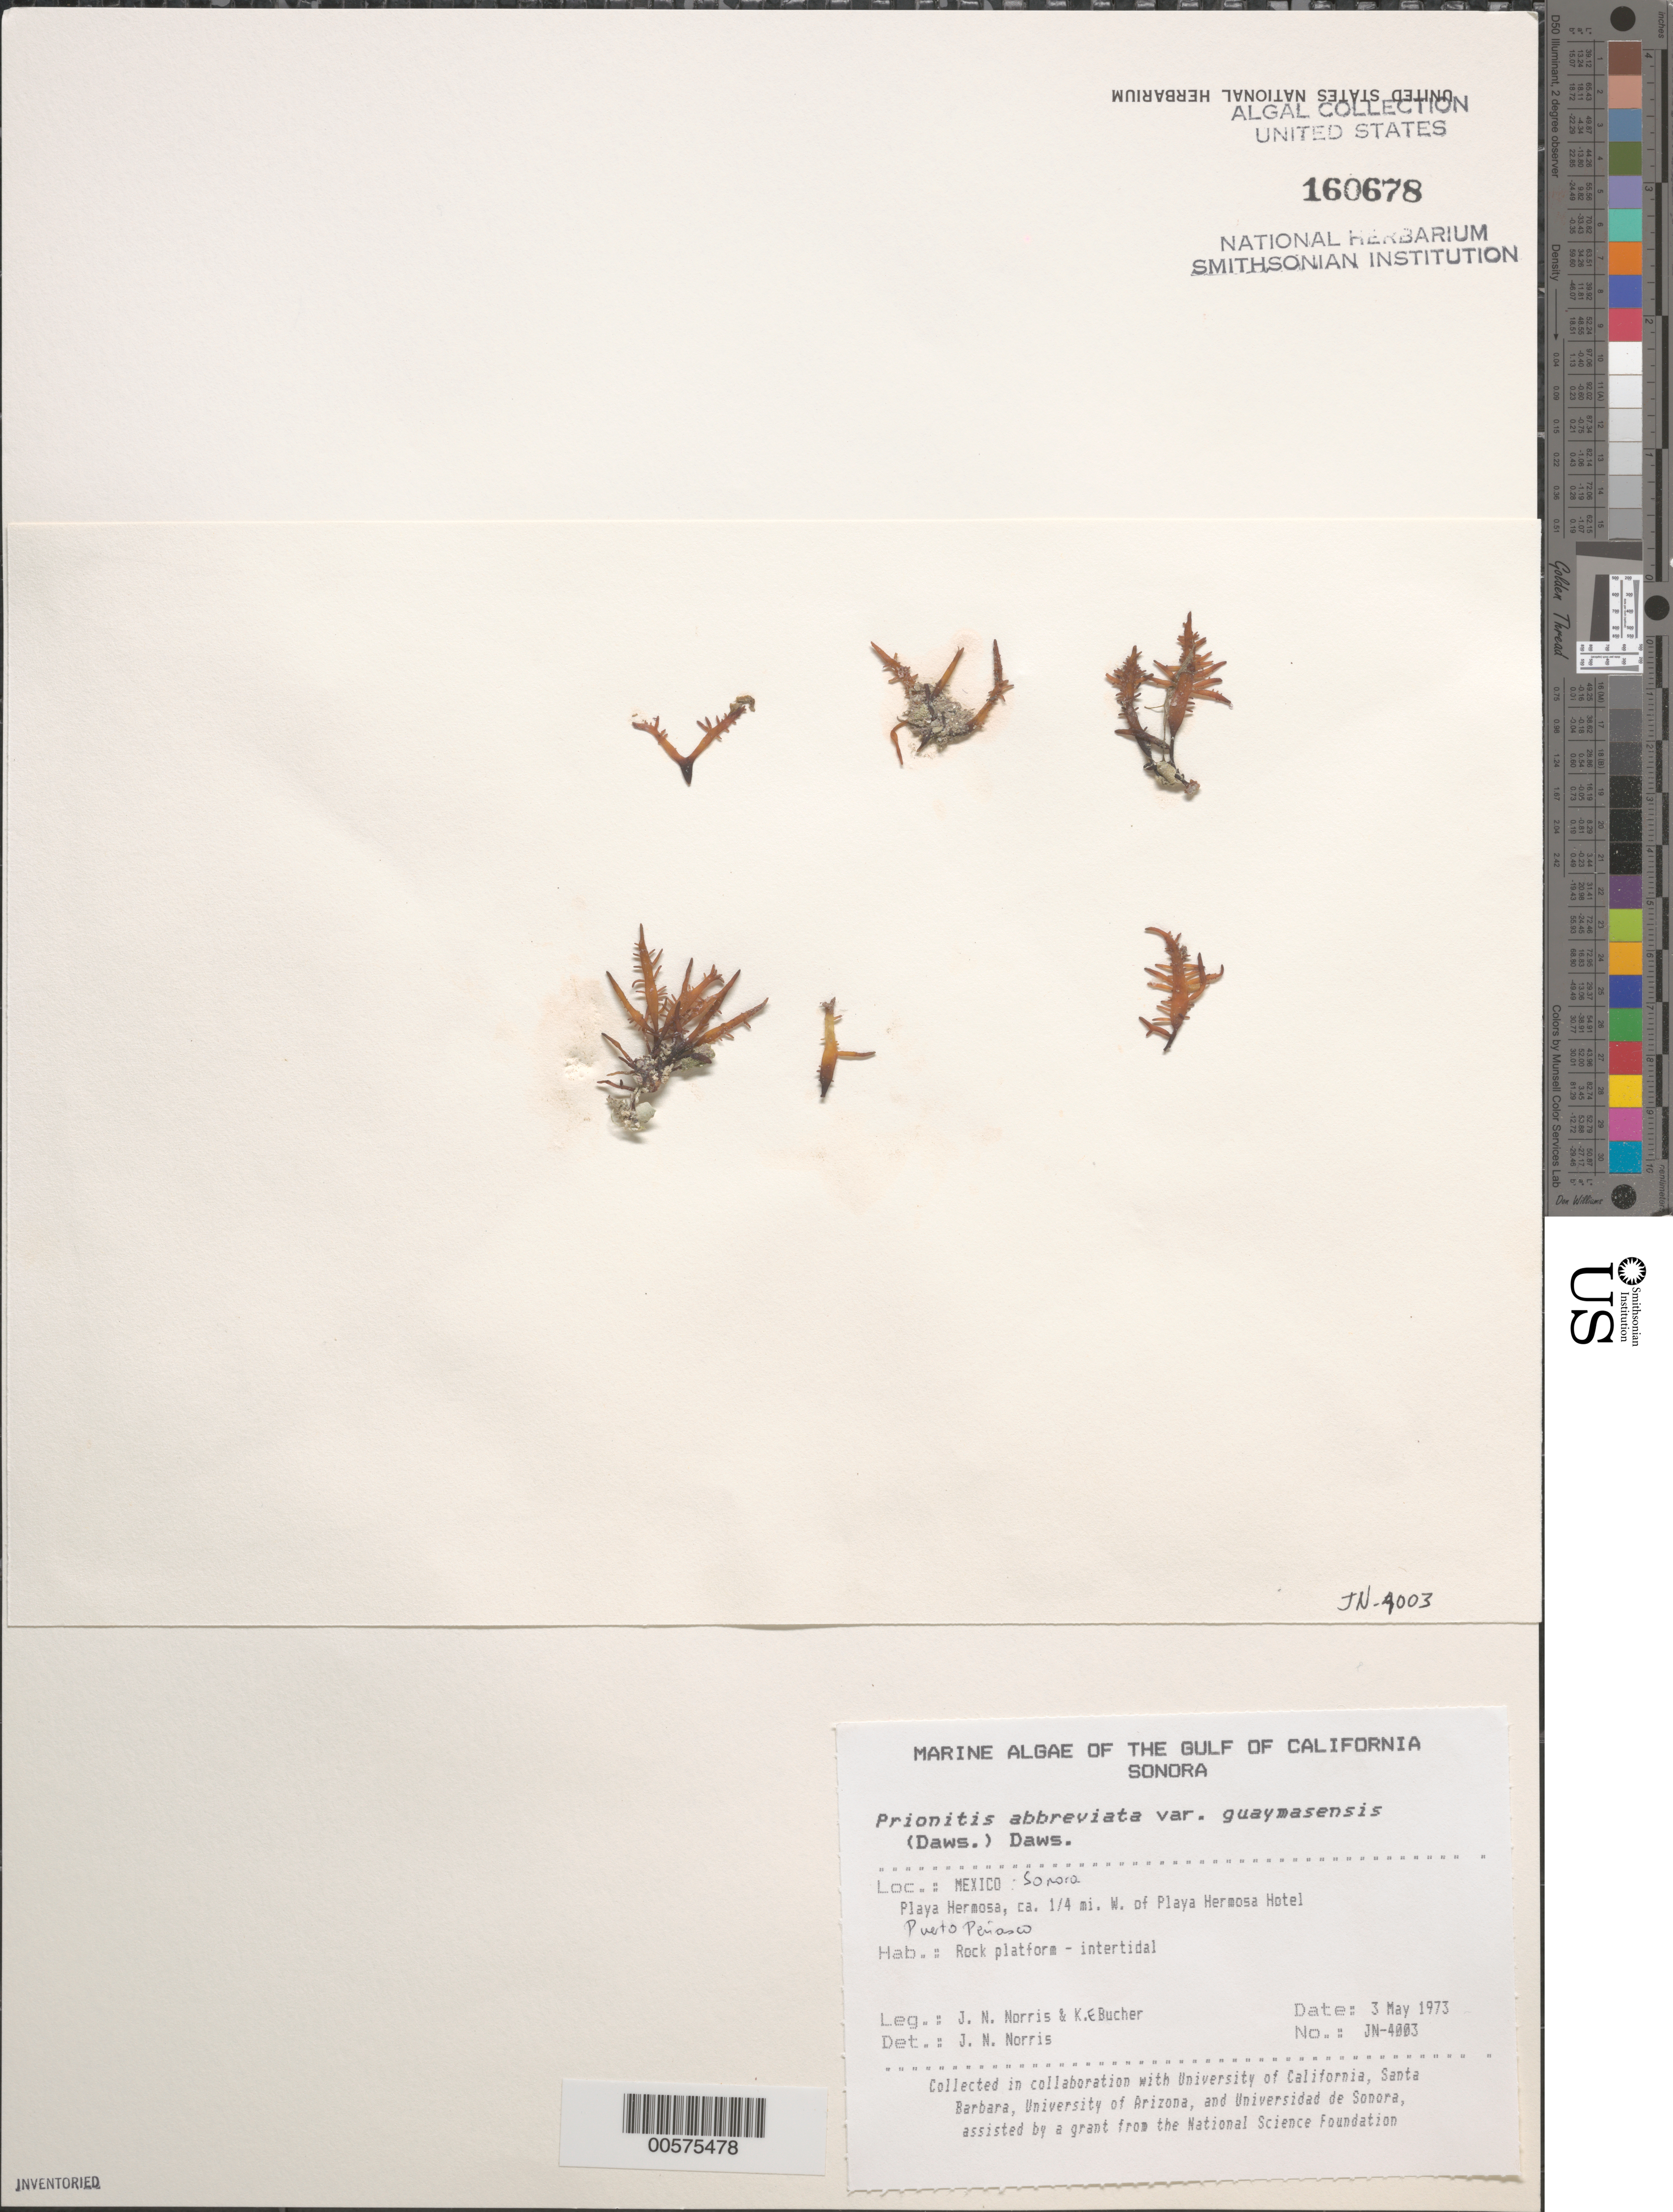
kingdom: Plantae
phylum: Rhodophyta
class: Florideophyceae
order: Cryptonemiales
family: Cryptonemiaceae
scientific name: Prionitis abbreviata var. guaymasensis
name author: (E.Y. Dawson) E.Y. Dawson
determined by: Norris, James N.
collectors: J. N. Norris & K. E. Bucher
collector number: JN-4003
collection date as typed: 03 May 1973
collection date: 1973-05-03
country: Mexico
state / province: Sonora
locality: Playa Hermosa, Puerto Penasco, ca. 0.25 mile west of Playa Hermosa Hotel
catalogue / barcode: US 160678